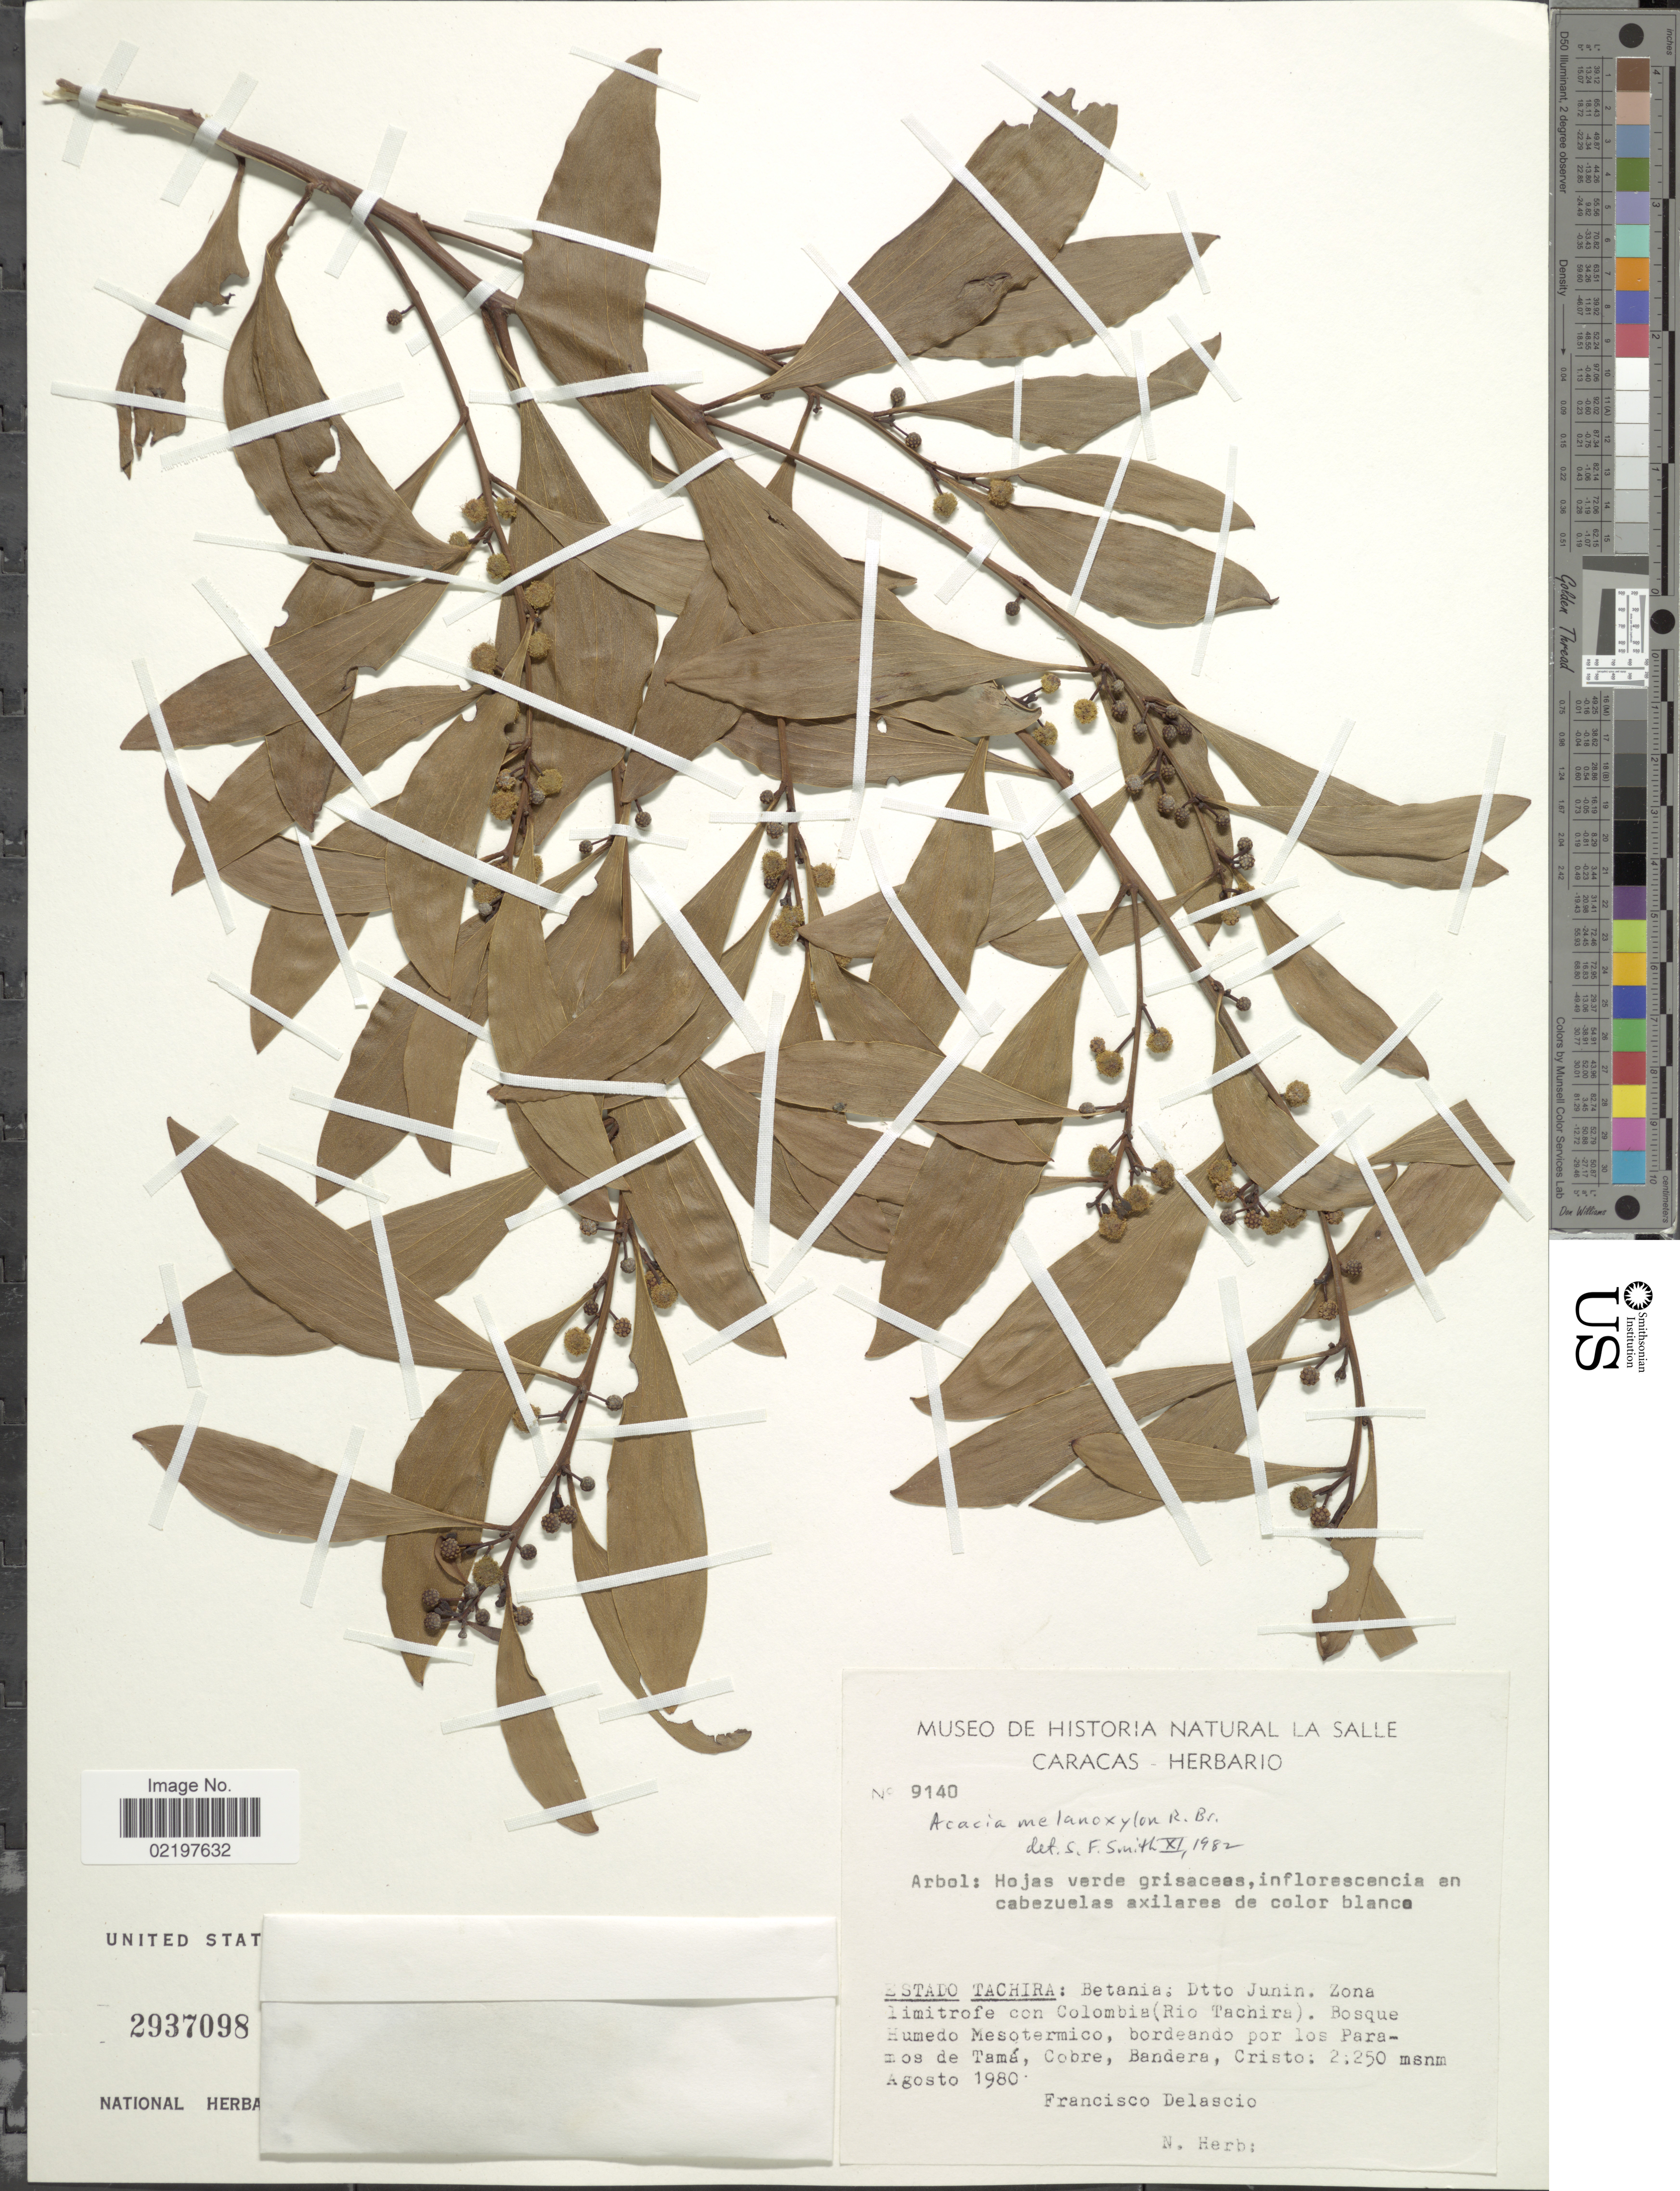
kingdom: Plantae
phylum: Tracheophyta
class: Magnoliopsida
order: Fabales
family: Fabaceae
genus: Acacia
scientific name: Acacia melanoxylon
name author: R. Br.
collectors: F. Delascio C.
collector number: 9140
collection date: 1980-08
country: Venezuela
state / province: Tachira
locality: Estado Tachira: Betania: Dtto Junin, Zona limitrofe con Colombia (Rio Tachira)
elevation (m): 2250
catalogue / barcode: US 2937098